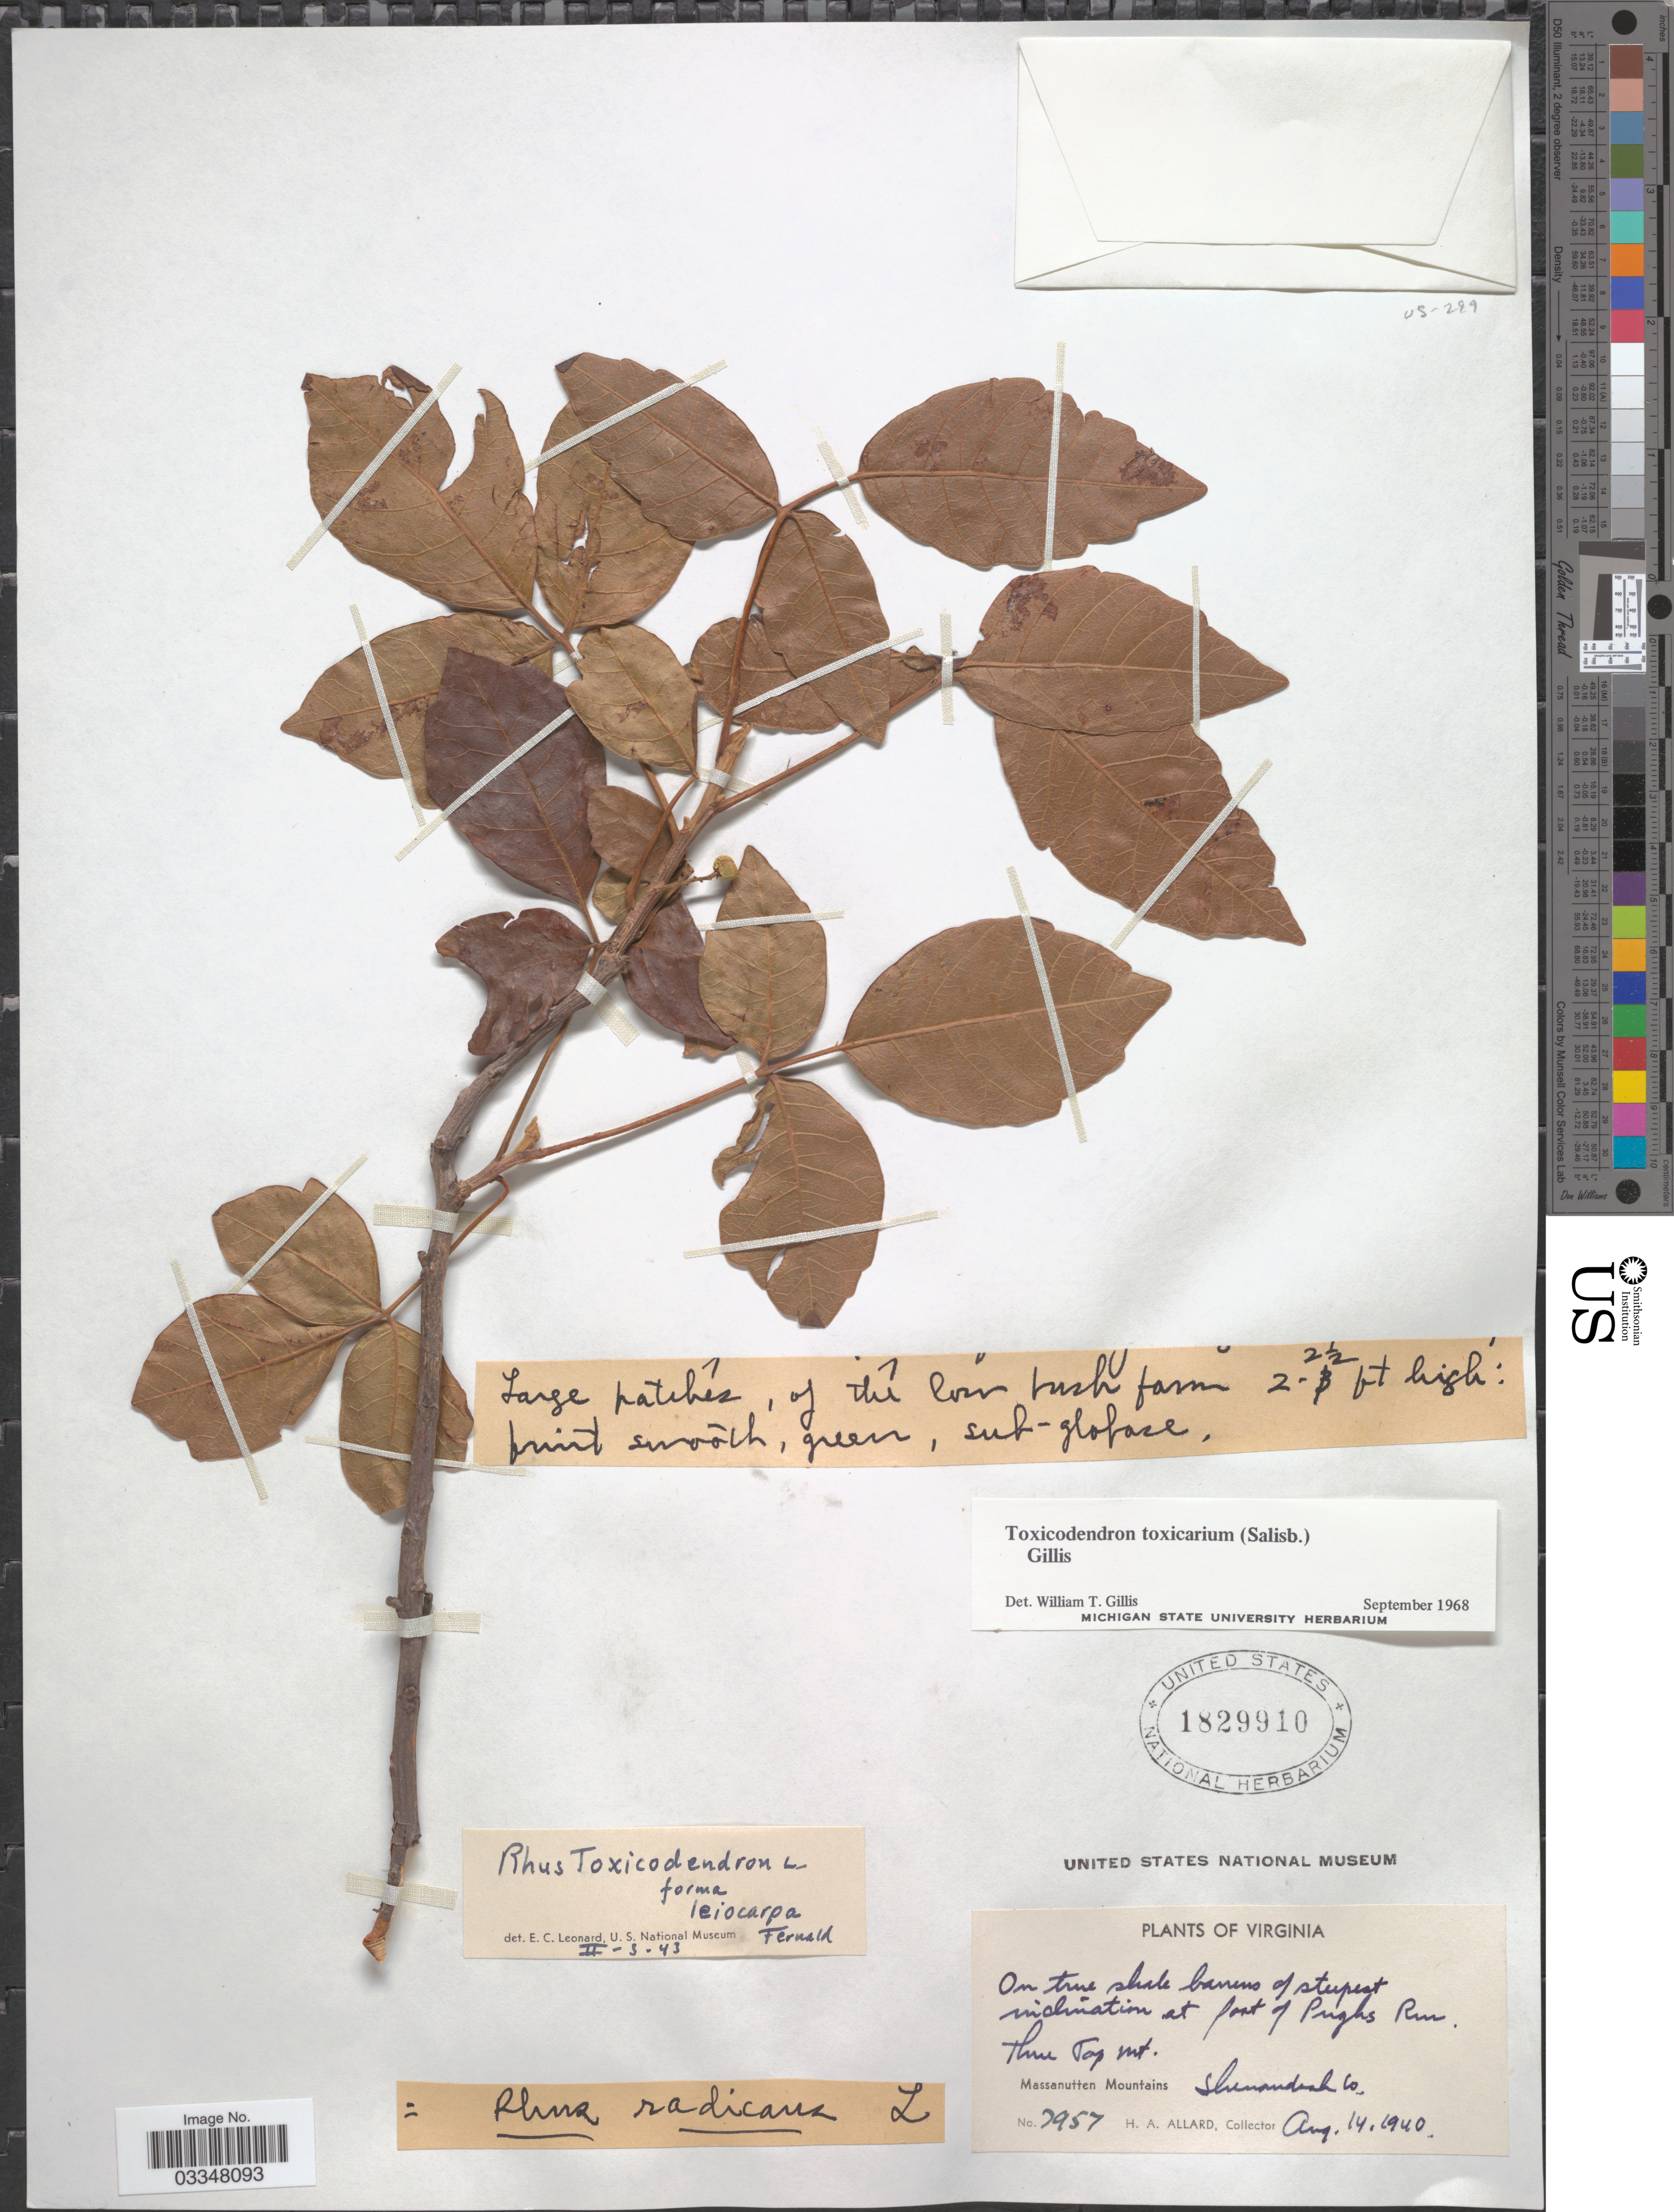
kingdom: Plantae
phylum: Tracheophyta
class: Magnoliopsida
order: Sapindales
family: Anacardiaceae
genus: Toxicodendron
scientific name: Toxicodendron toxicarium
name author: Gillis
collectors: H. A. Allard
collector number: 7957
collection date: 1940-08-14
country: United States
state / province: Virginia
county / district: Shenandoah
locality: Three Top Mt. Massanutten Mountains. Shenandoah Co. At foot of Pughs Run.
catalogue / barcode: US 1829910